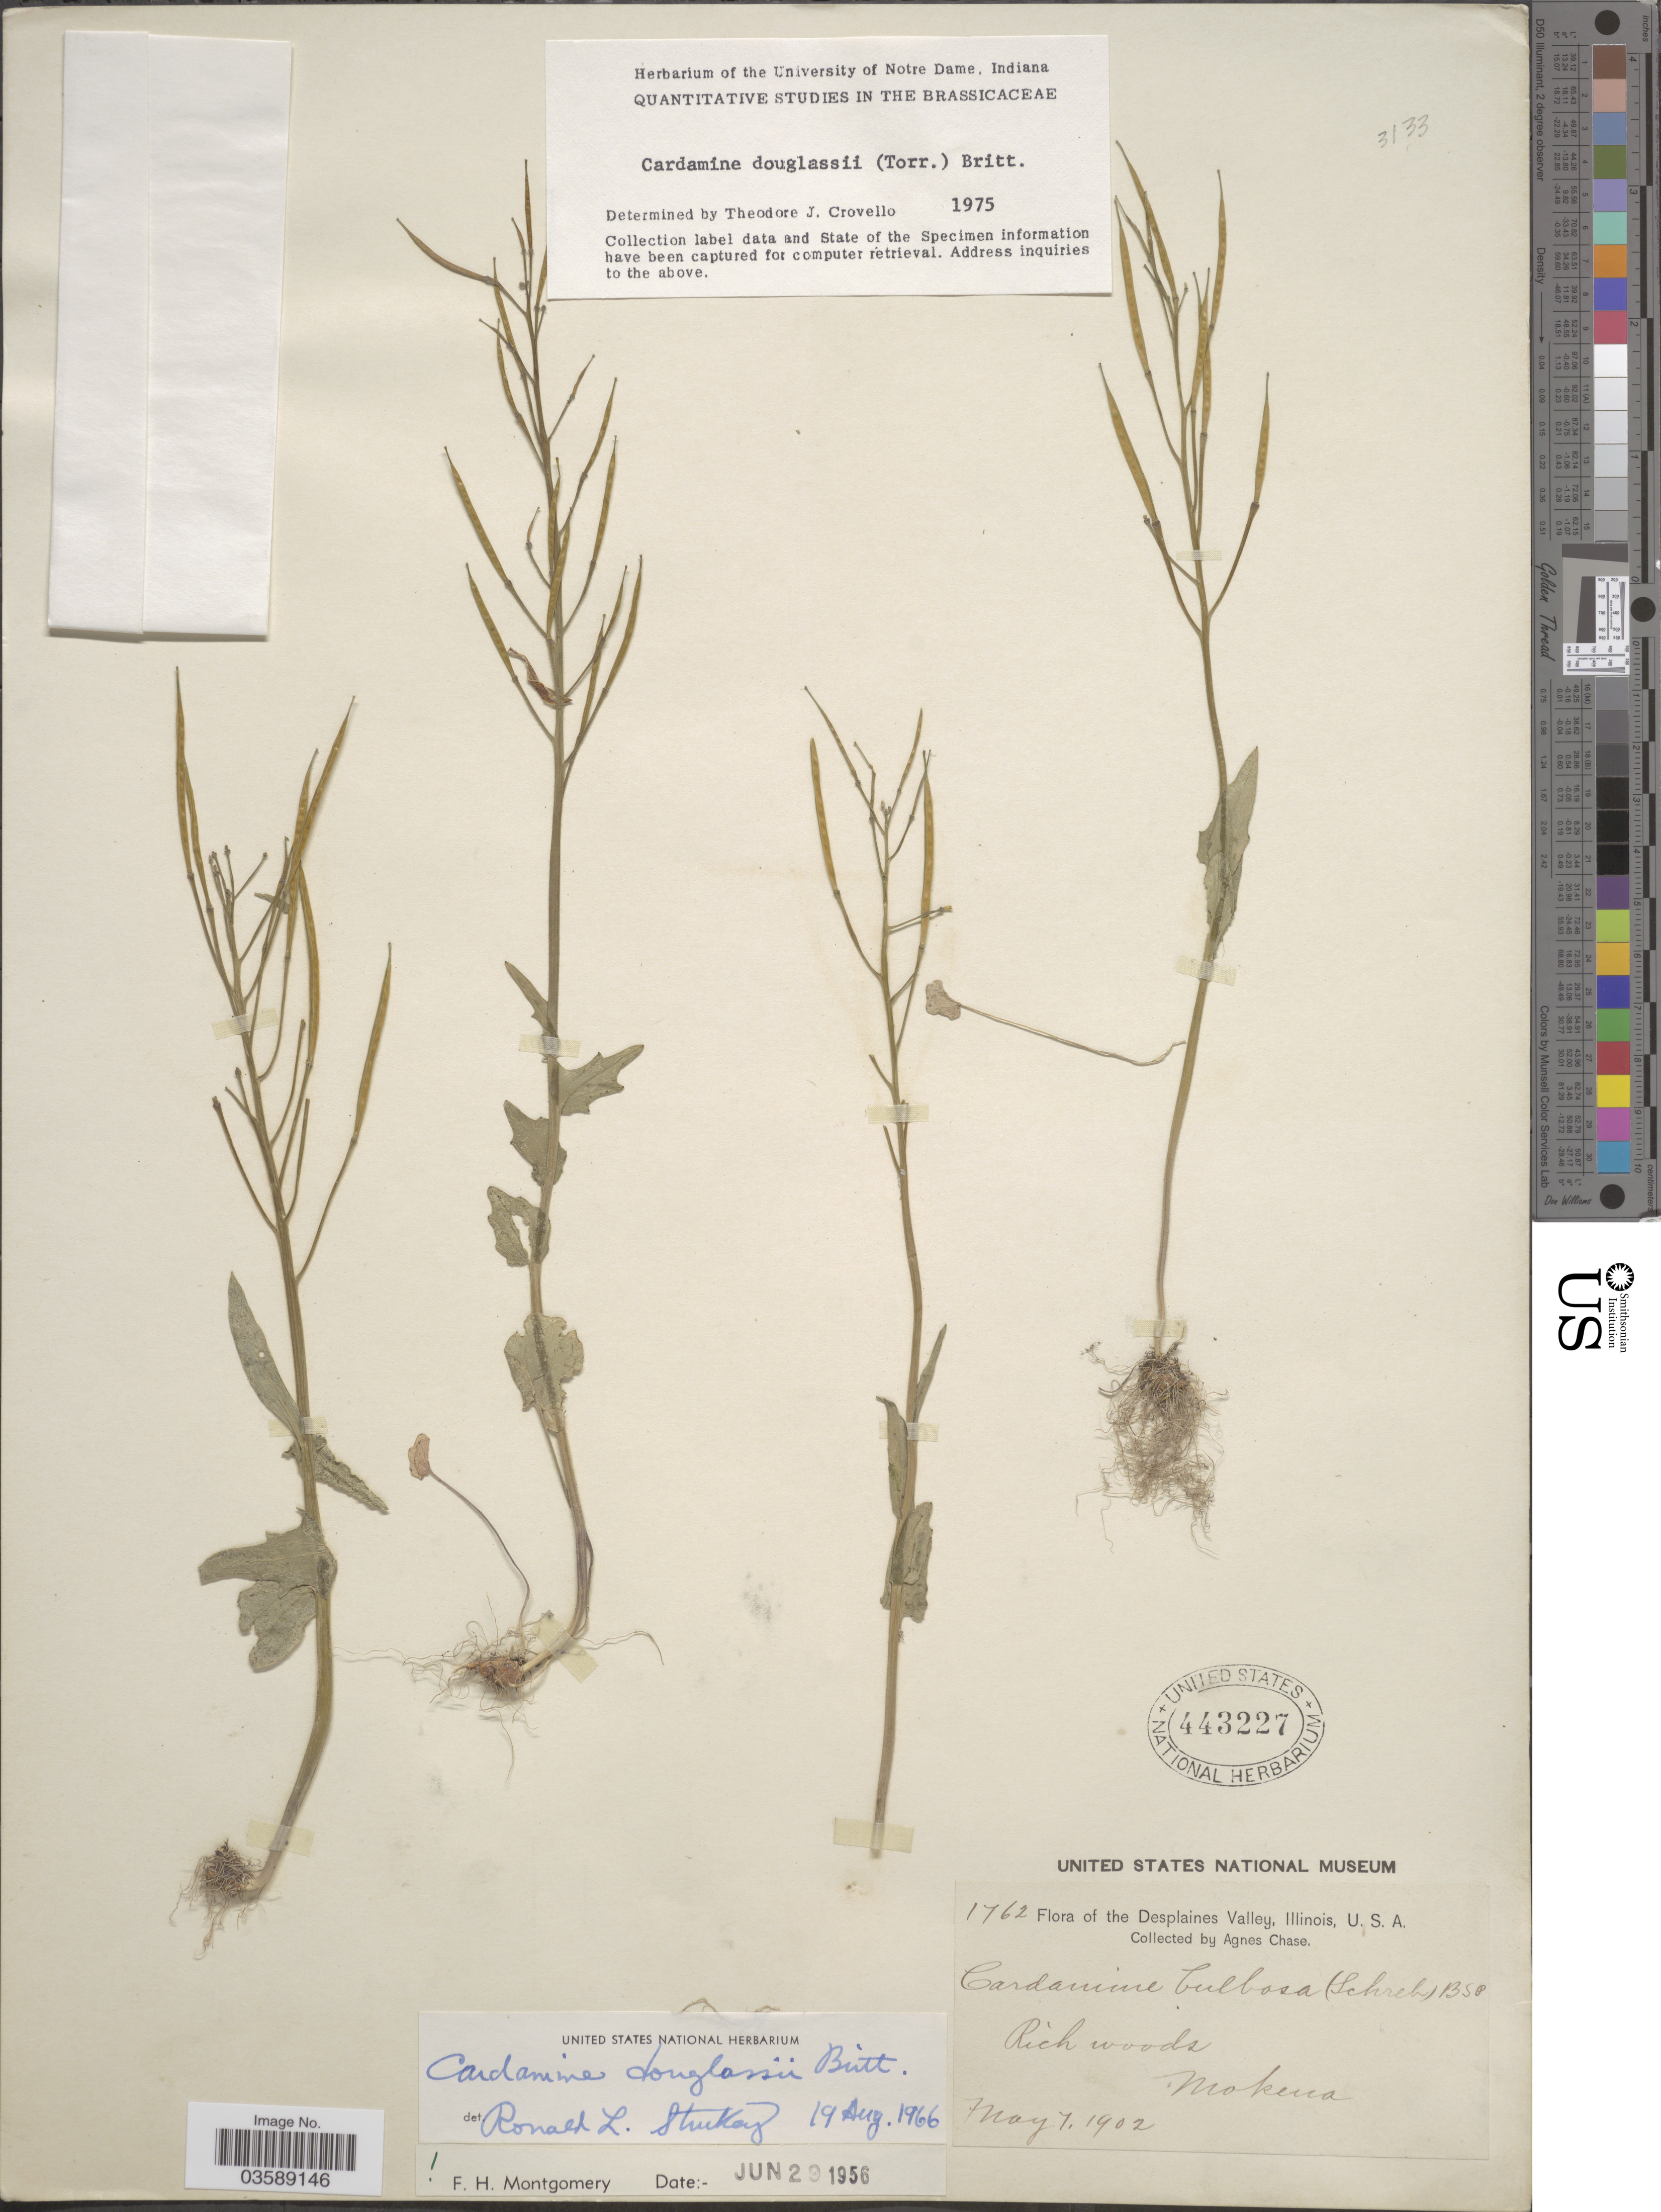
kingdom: Plantae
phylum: Tracheophyta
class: Magnoliopsida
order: Brassicales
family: Brassicaceae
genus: Cardamine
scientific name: Cardamine douglassii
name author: Britton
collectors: A. Chase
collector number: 1762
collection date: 1902-05-07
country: United States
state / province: Illinois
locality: The Desplaines Valley. Rich woods, Mokena.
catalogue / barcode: US 443227